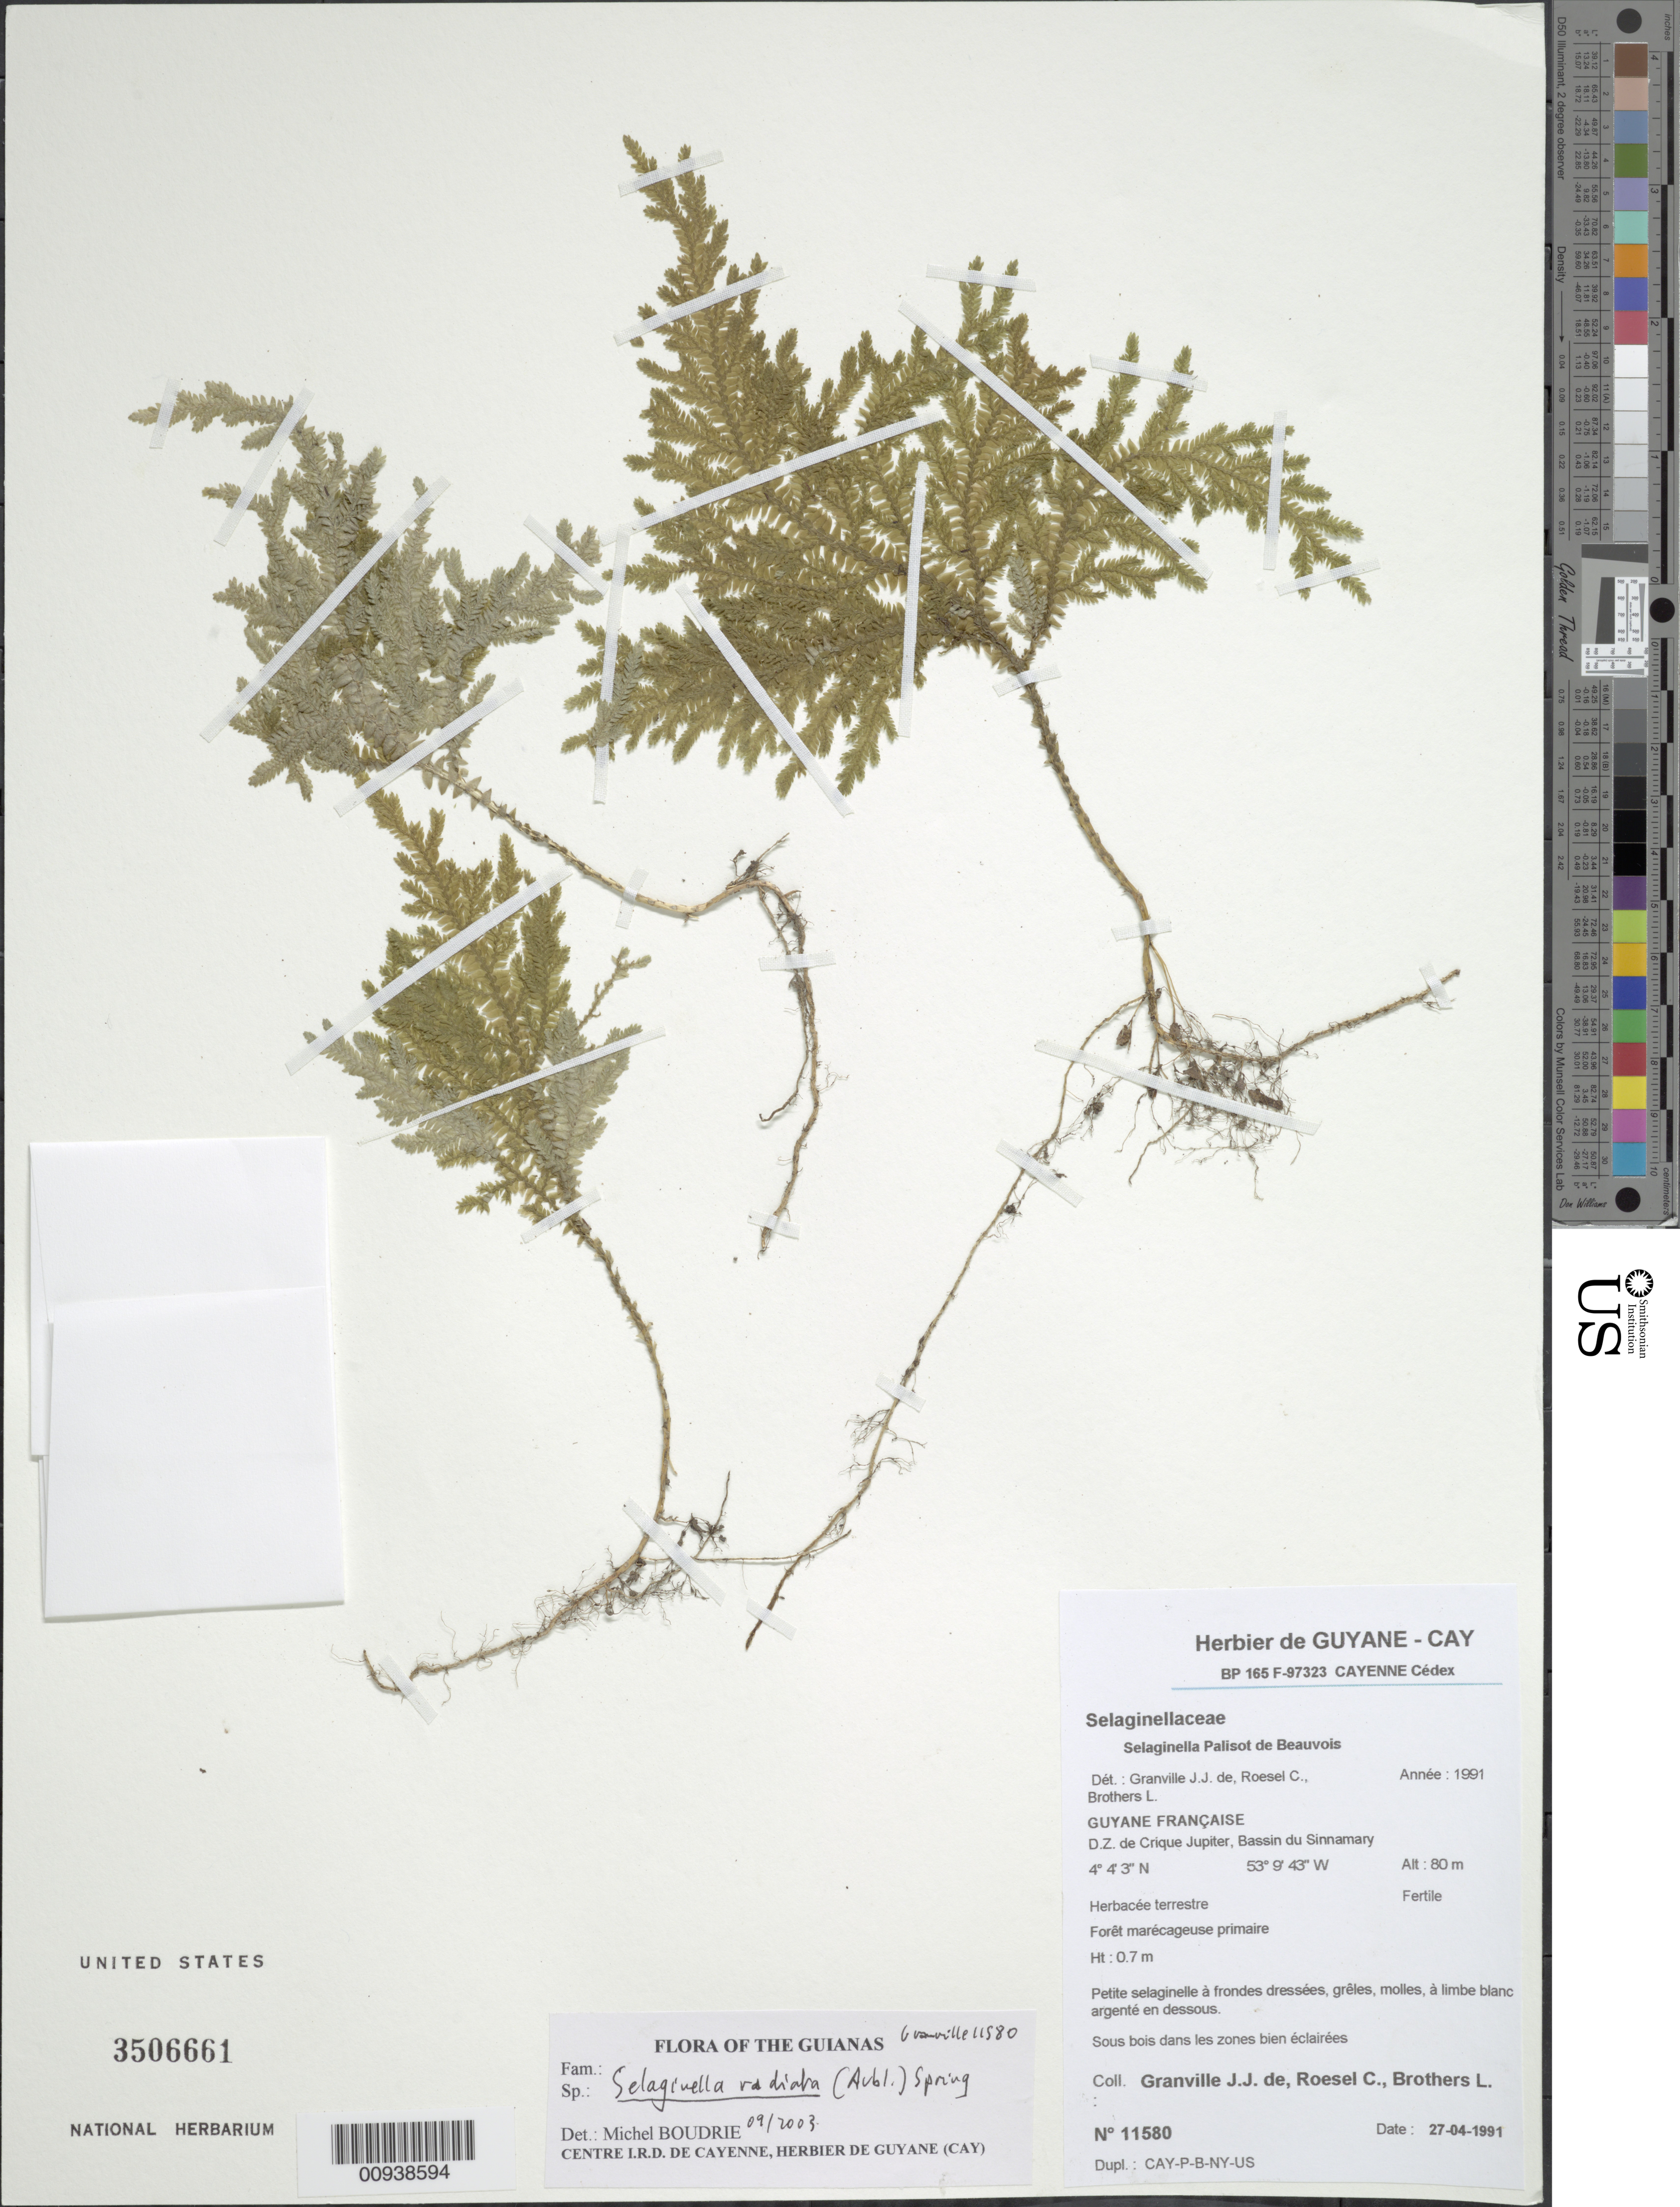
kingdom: Plantae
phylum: Tracheophyta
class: Lycopodiopsida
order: Selaginellales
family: Selaginellaceae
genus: Selaginella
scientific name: Selaginella radiata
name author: (Aubl.) Spring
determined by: Boudrie, M.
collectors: J.-J. de Granville, C. S. Roesel & L. Brothers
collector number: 11580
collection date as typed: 27-Apr-91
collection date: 1991-04-27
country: French Guiana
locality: D.Z. de Crique Jupiter, Bassin du Sinnamary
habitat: Forêt macrécageuse primaire; sous bois dans les zones bien éclairées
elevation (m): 80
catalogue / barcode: US 3506661